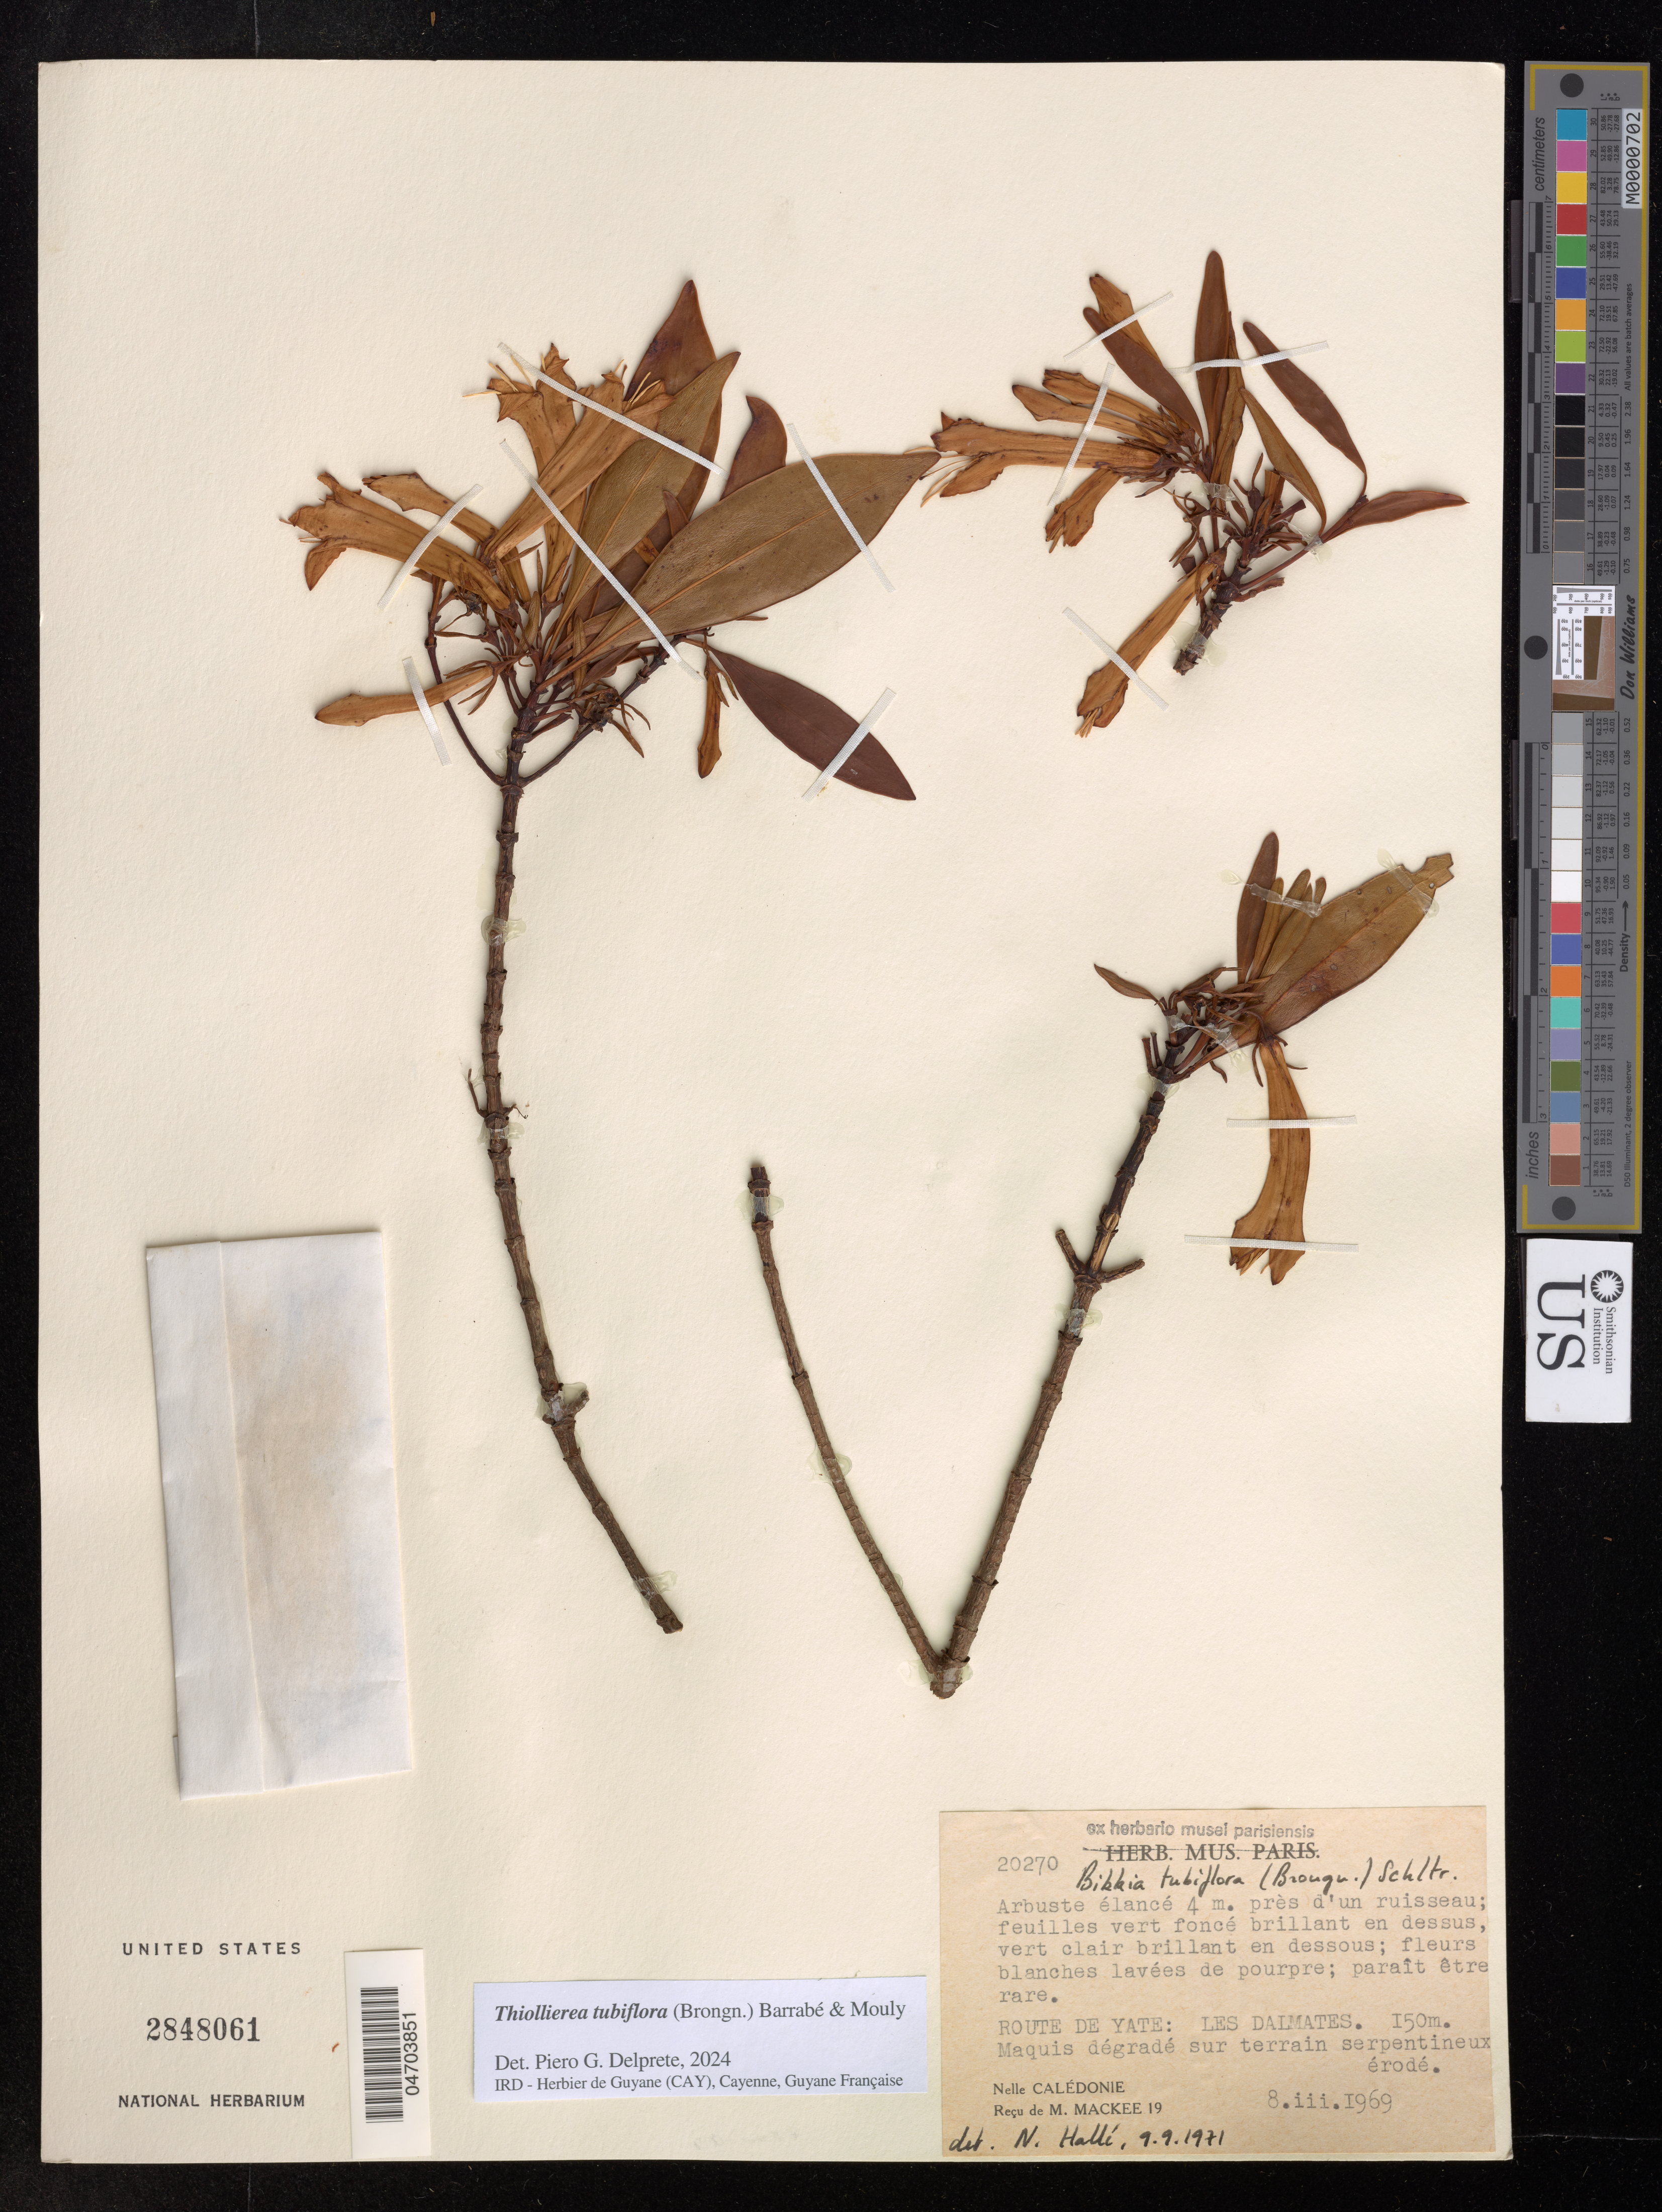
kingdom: Plantae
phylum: Tracheophyta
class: Magnoliopsida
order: Gentianales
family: Rubiaceae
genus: Thiollierea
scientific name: Thiollierea tubiflora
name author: (Brongn.) Barrabé & Mouly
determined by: Delprete, P. G., Herb. de Guyane Cay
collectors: ex herb. Musei Parisiensis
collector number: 20270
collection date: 1969-03-08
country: New Caledonia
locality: Route De Yate: Les Dalmates.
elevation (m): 150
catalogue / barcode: US 2848061